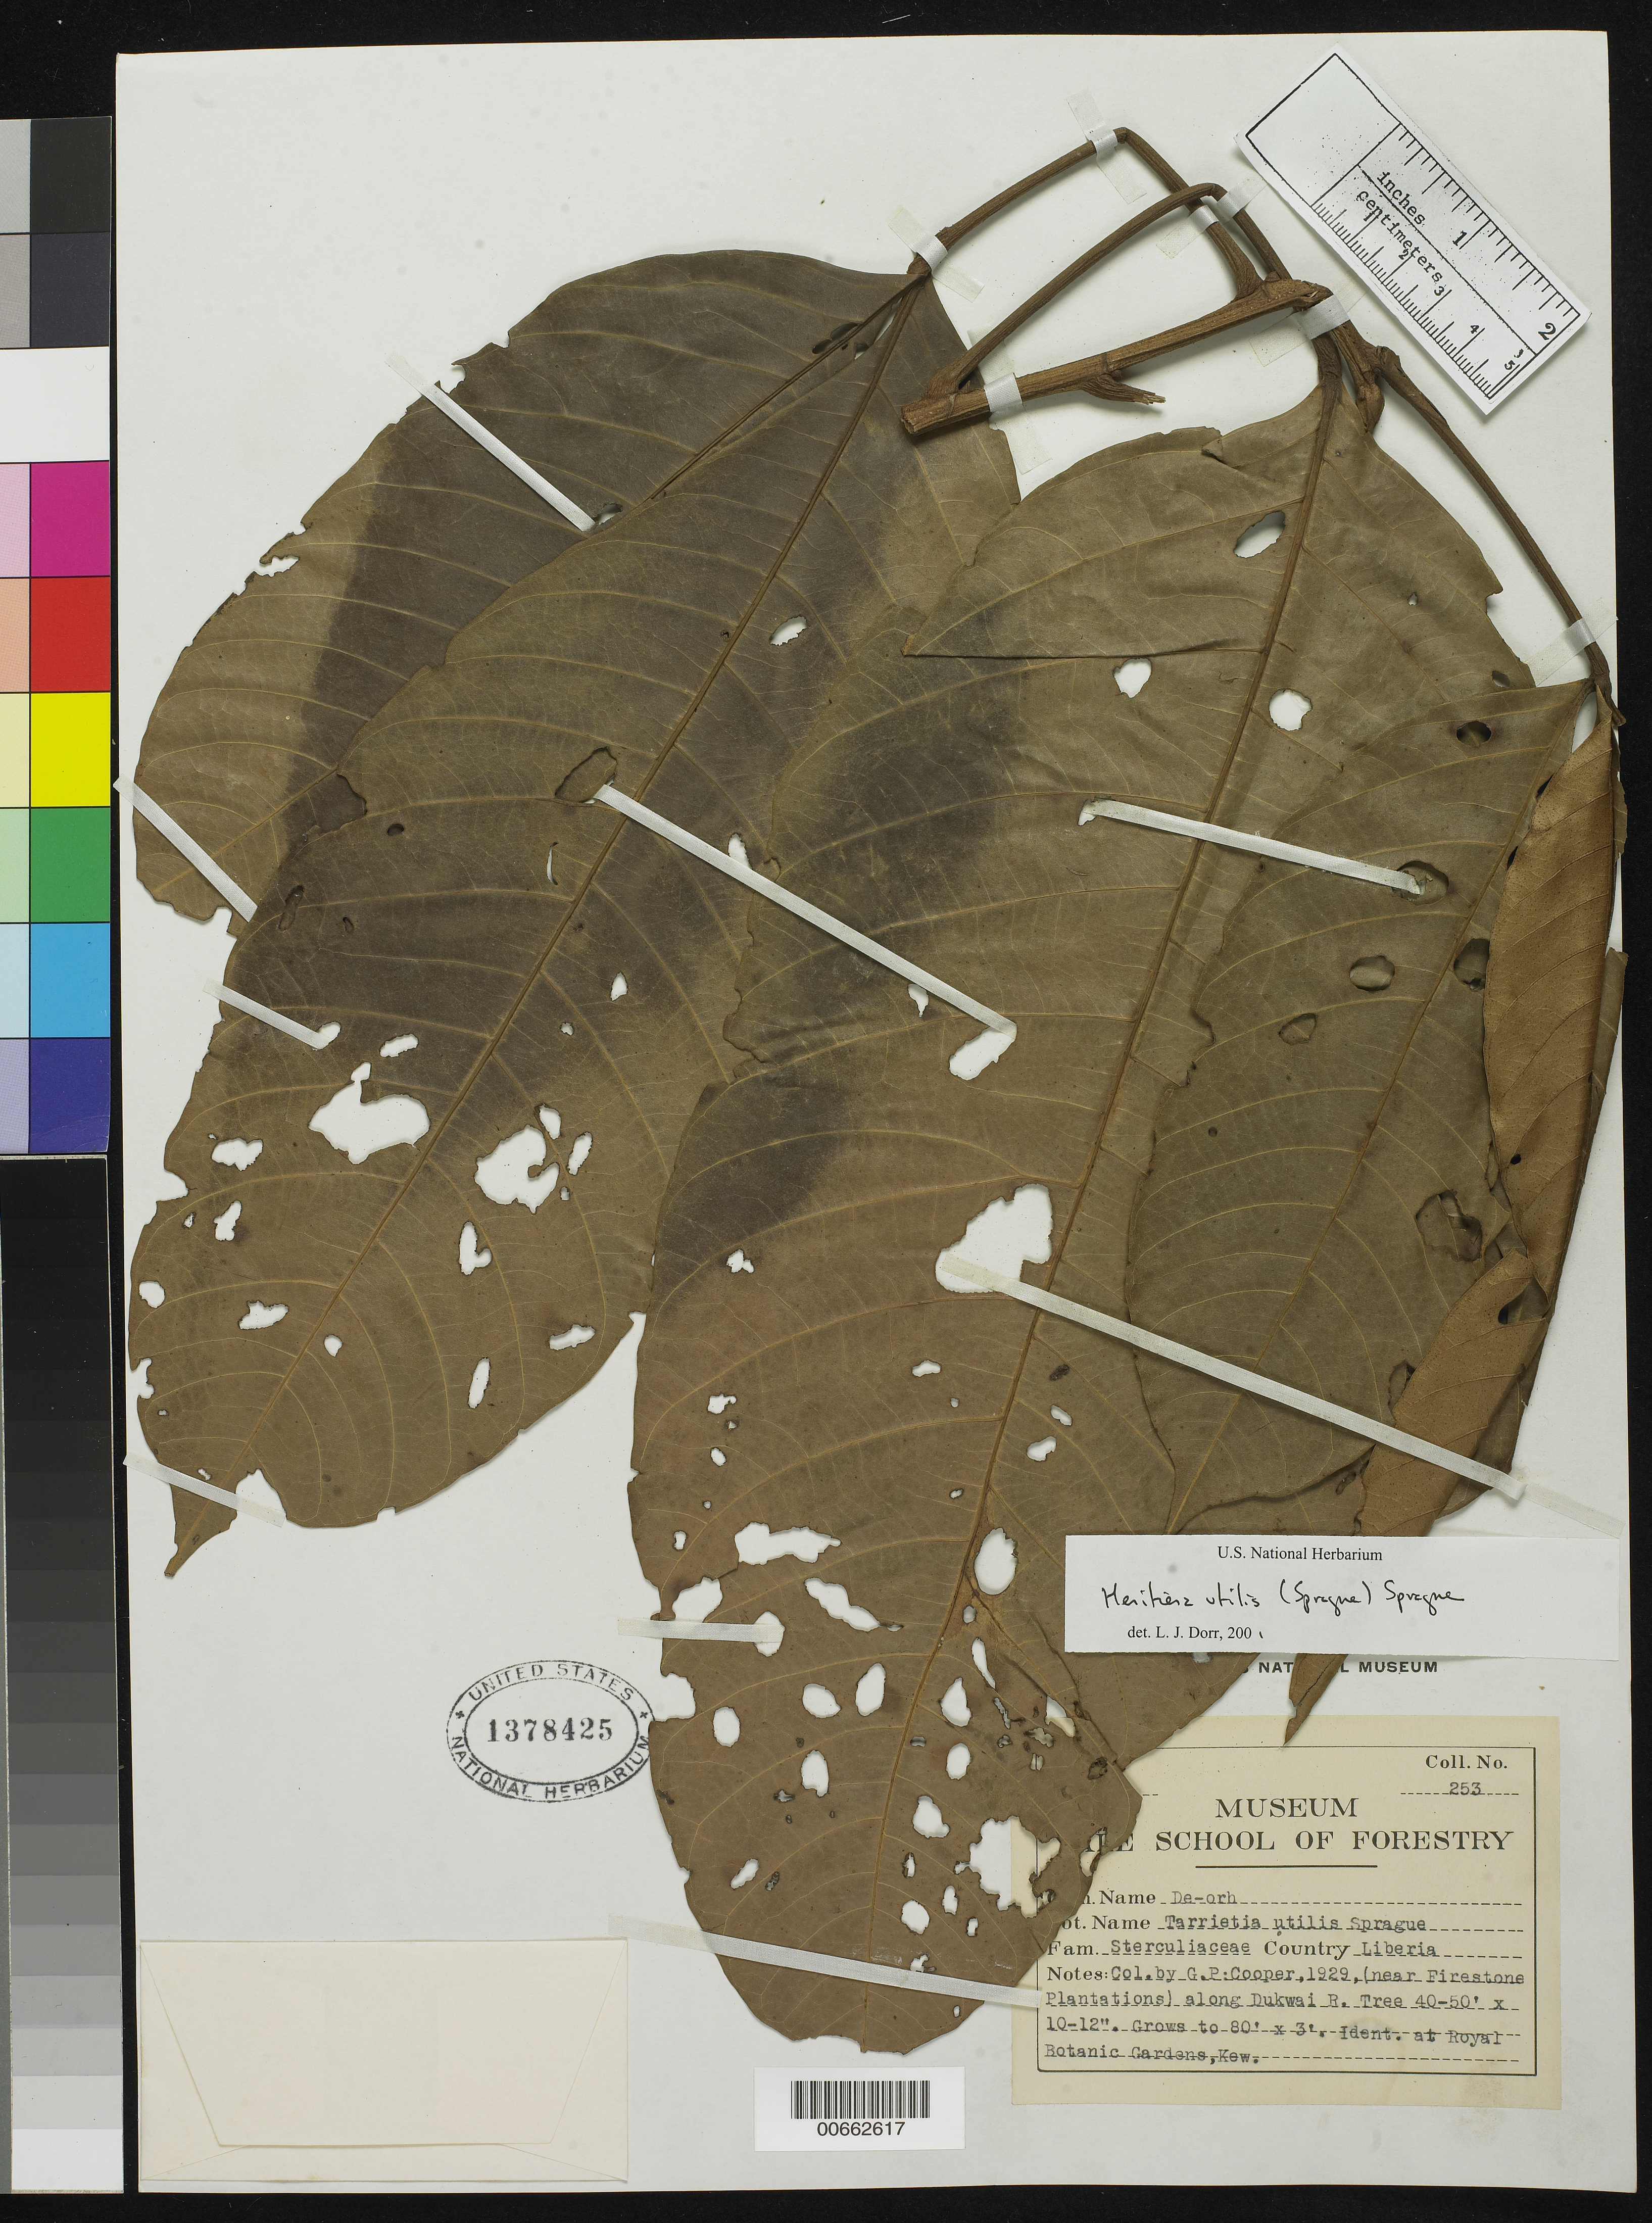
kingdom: Plantae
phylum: Tracheophyta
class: Magnoliopsida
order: Malvales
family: Malvaceae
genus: Heritiera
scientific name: Heritiera utilis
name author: (Sprague) Sprague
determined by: Dorr, L. J., (BOT), Smithsonian Institution - National Museum of Natural History (UNITED STATES)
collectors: G. Cooper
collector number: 253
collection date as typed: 1929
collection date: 1929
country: Liberia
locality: Near Firestone Plantations, along Dukwai River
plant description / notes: Common name: De-orh; MAD, US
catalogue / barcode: US 1378425